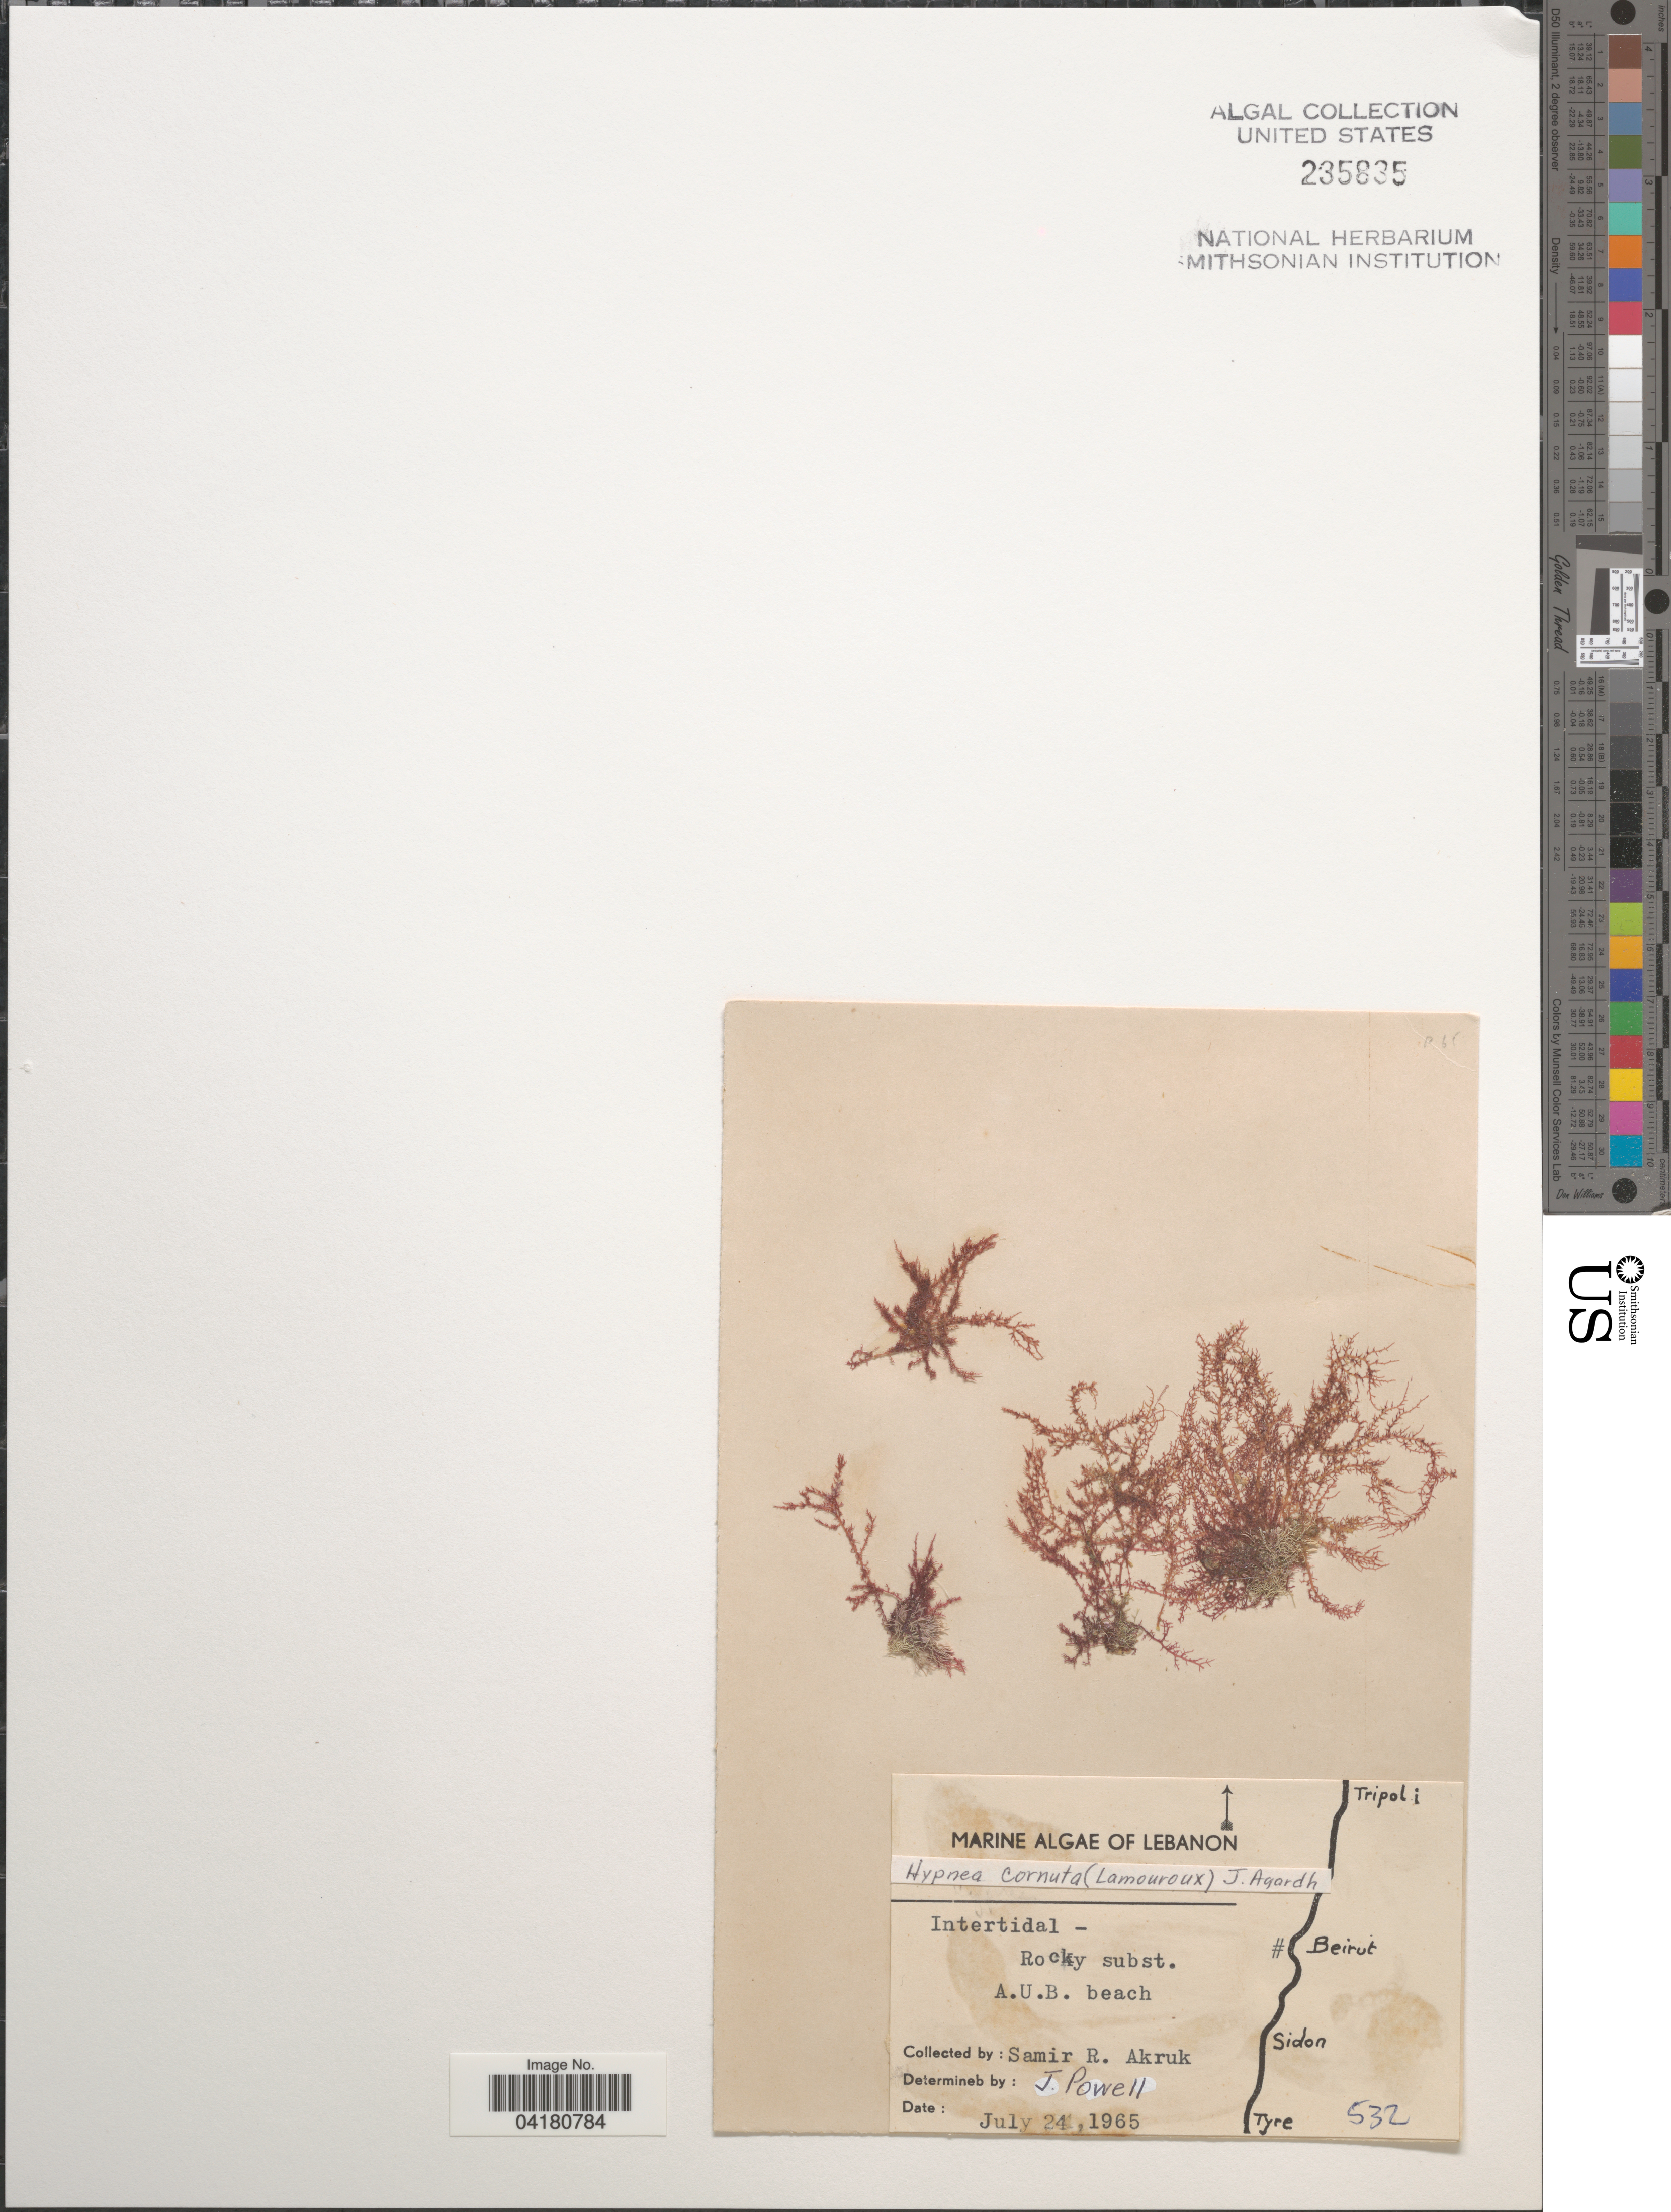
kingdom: Plantae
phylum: Rhodophyta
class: Florideophyceae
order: Gigartinales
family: Cystocloniaceae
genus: Hypnea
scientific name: Hypnea cornuta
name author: (Kütz.) J. Agardh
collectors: S. Akruk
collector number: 532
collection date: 1965-07-24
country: Lebanon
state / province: Beyrouth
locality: Intertidal- Rocky subst. A.U.B. beach. Beirut.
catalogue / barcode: US 235835